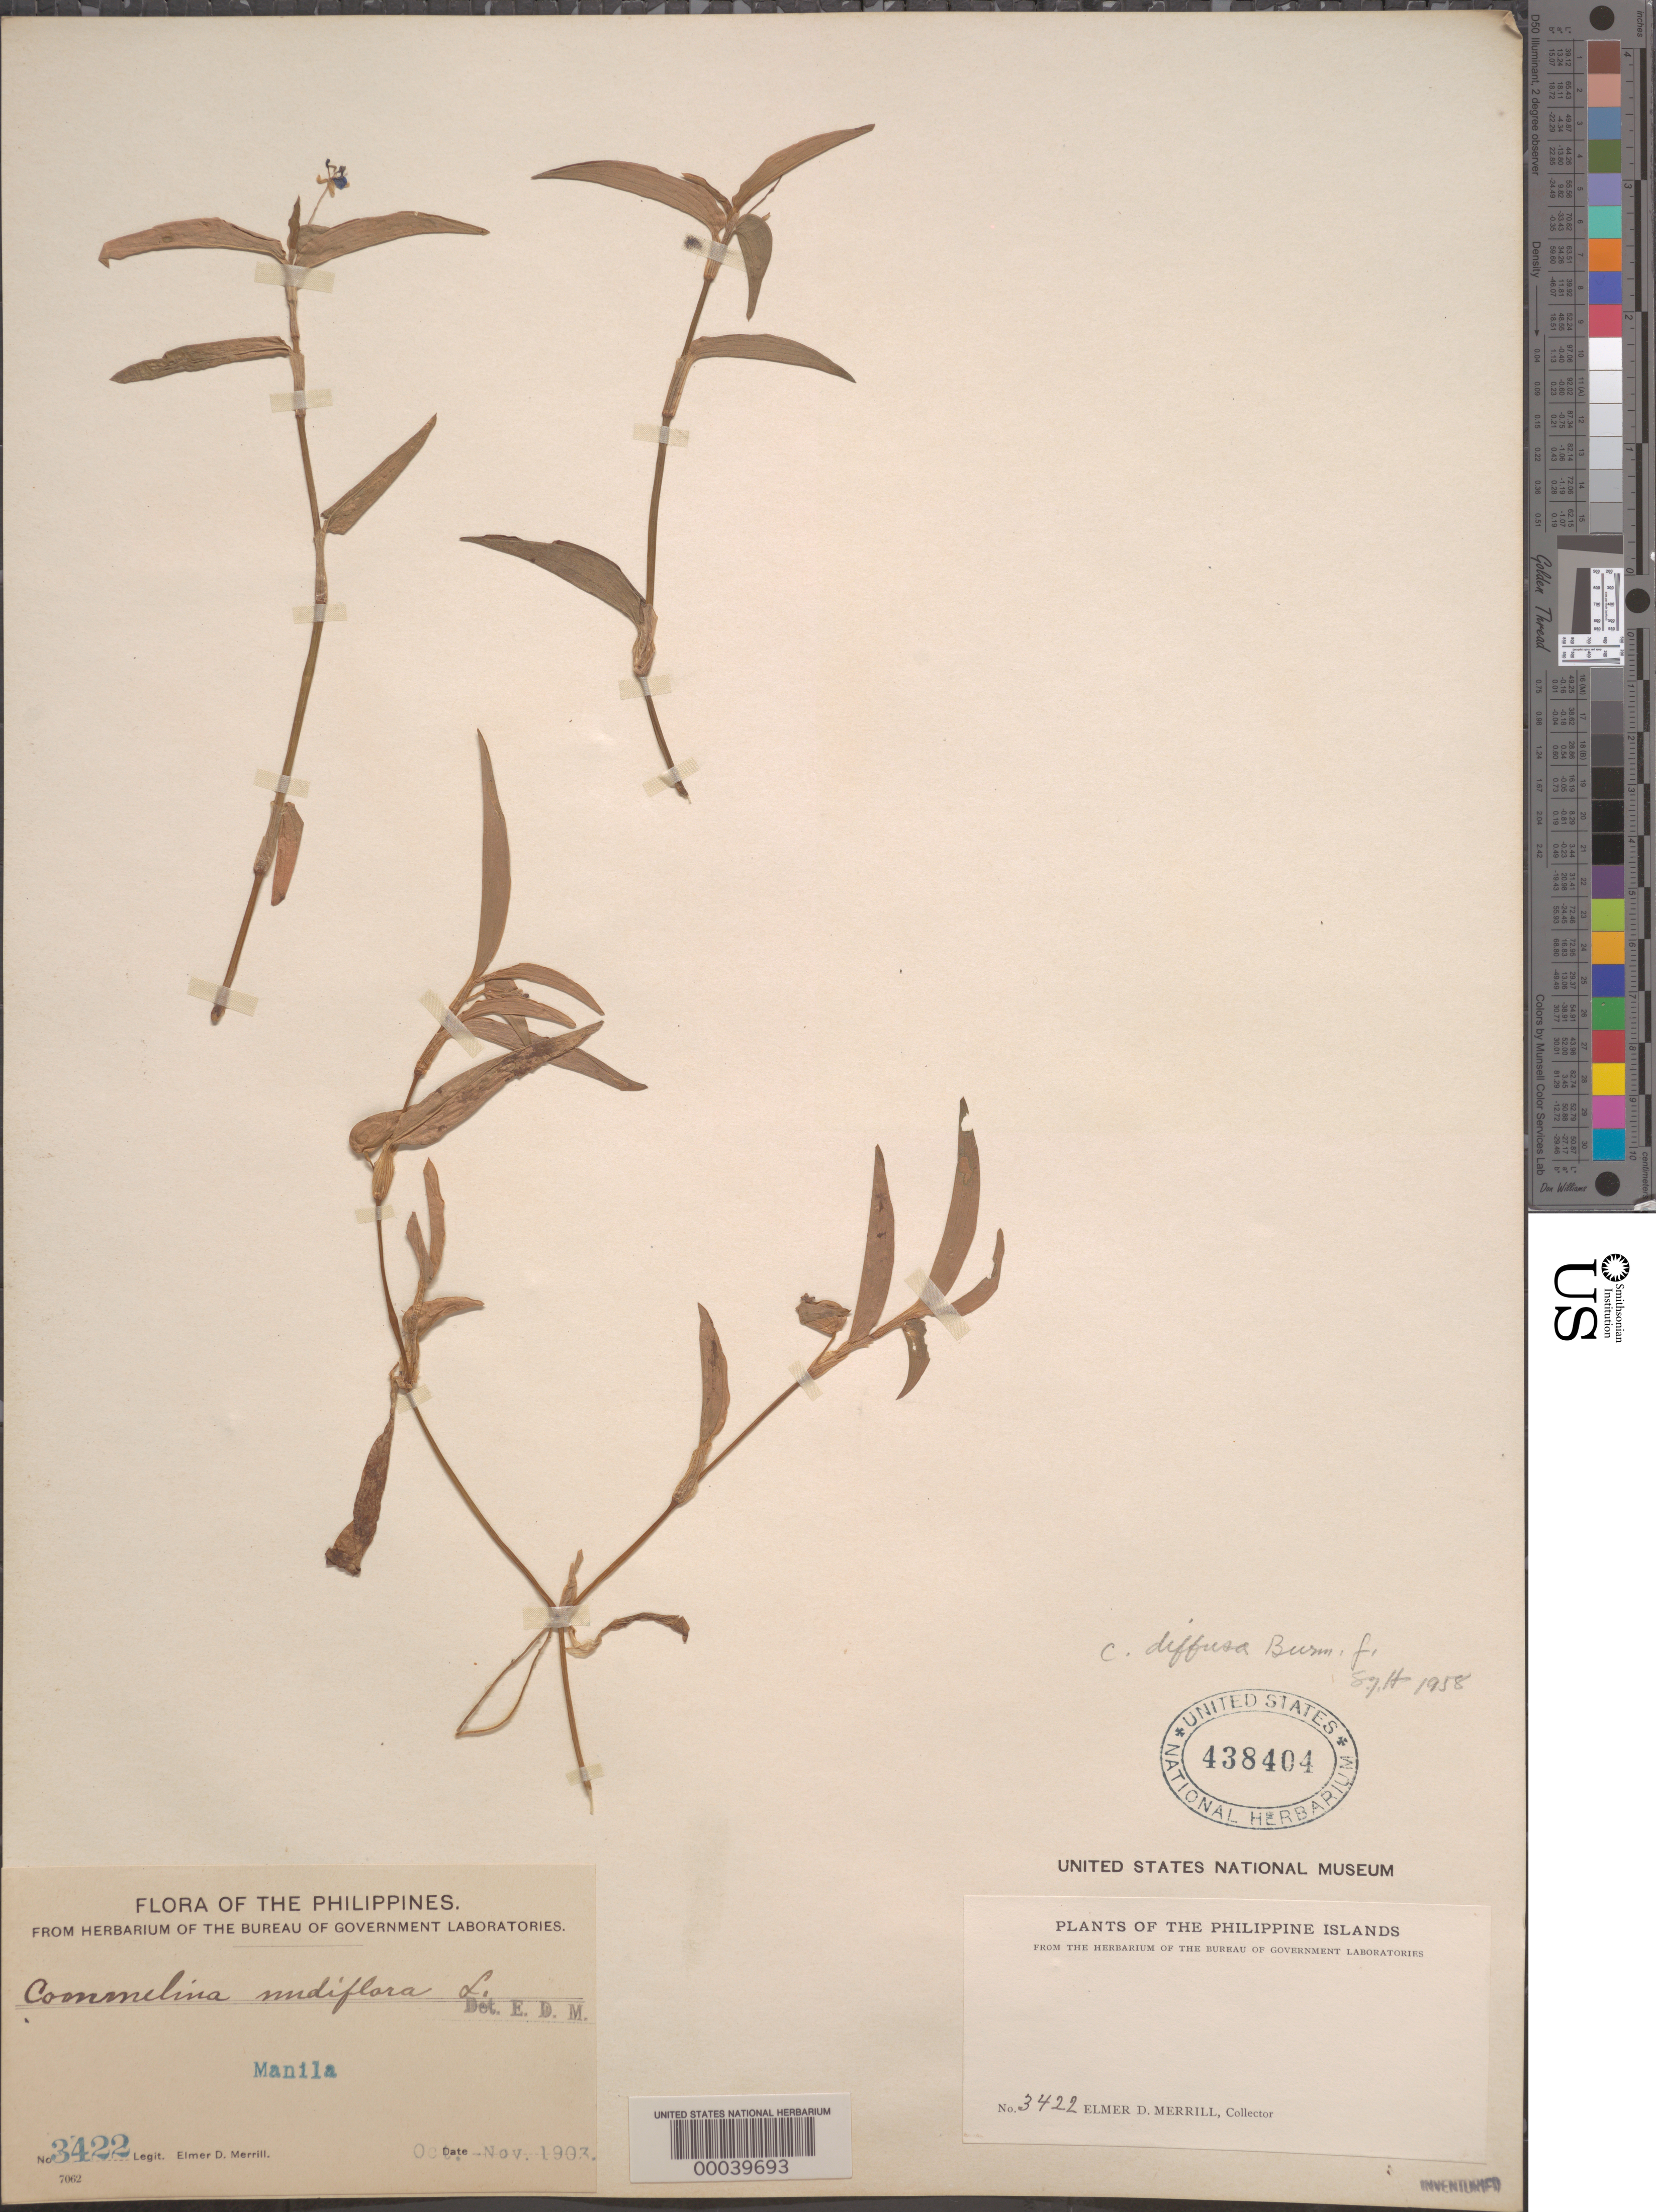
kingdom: Plantae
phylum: Tracheophyta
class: Liliopsida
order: Commelinales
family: Commelinaceae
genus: Commelina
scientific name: Commelina diffusa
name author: Burm. f.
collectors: E. D. Merrill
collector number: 3422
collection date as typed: Oct 1903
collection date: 1903-10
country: Philippines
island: Luzon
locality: Manilla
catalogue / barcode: US 438404